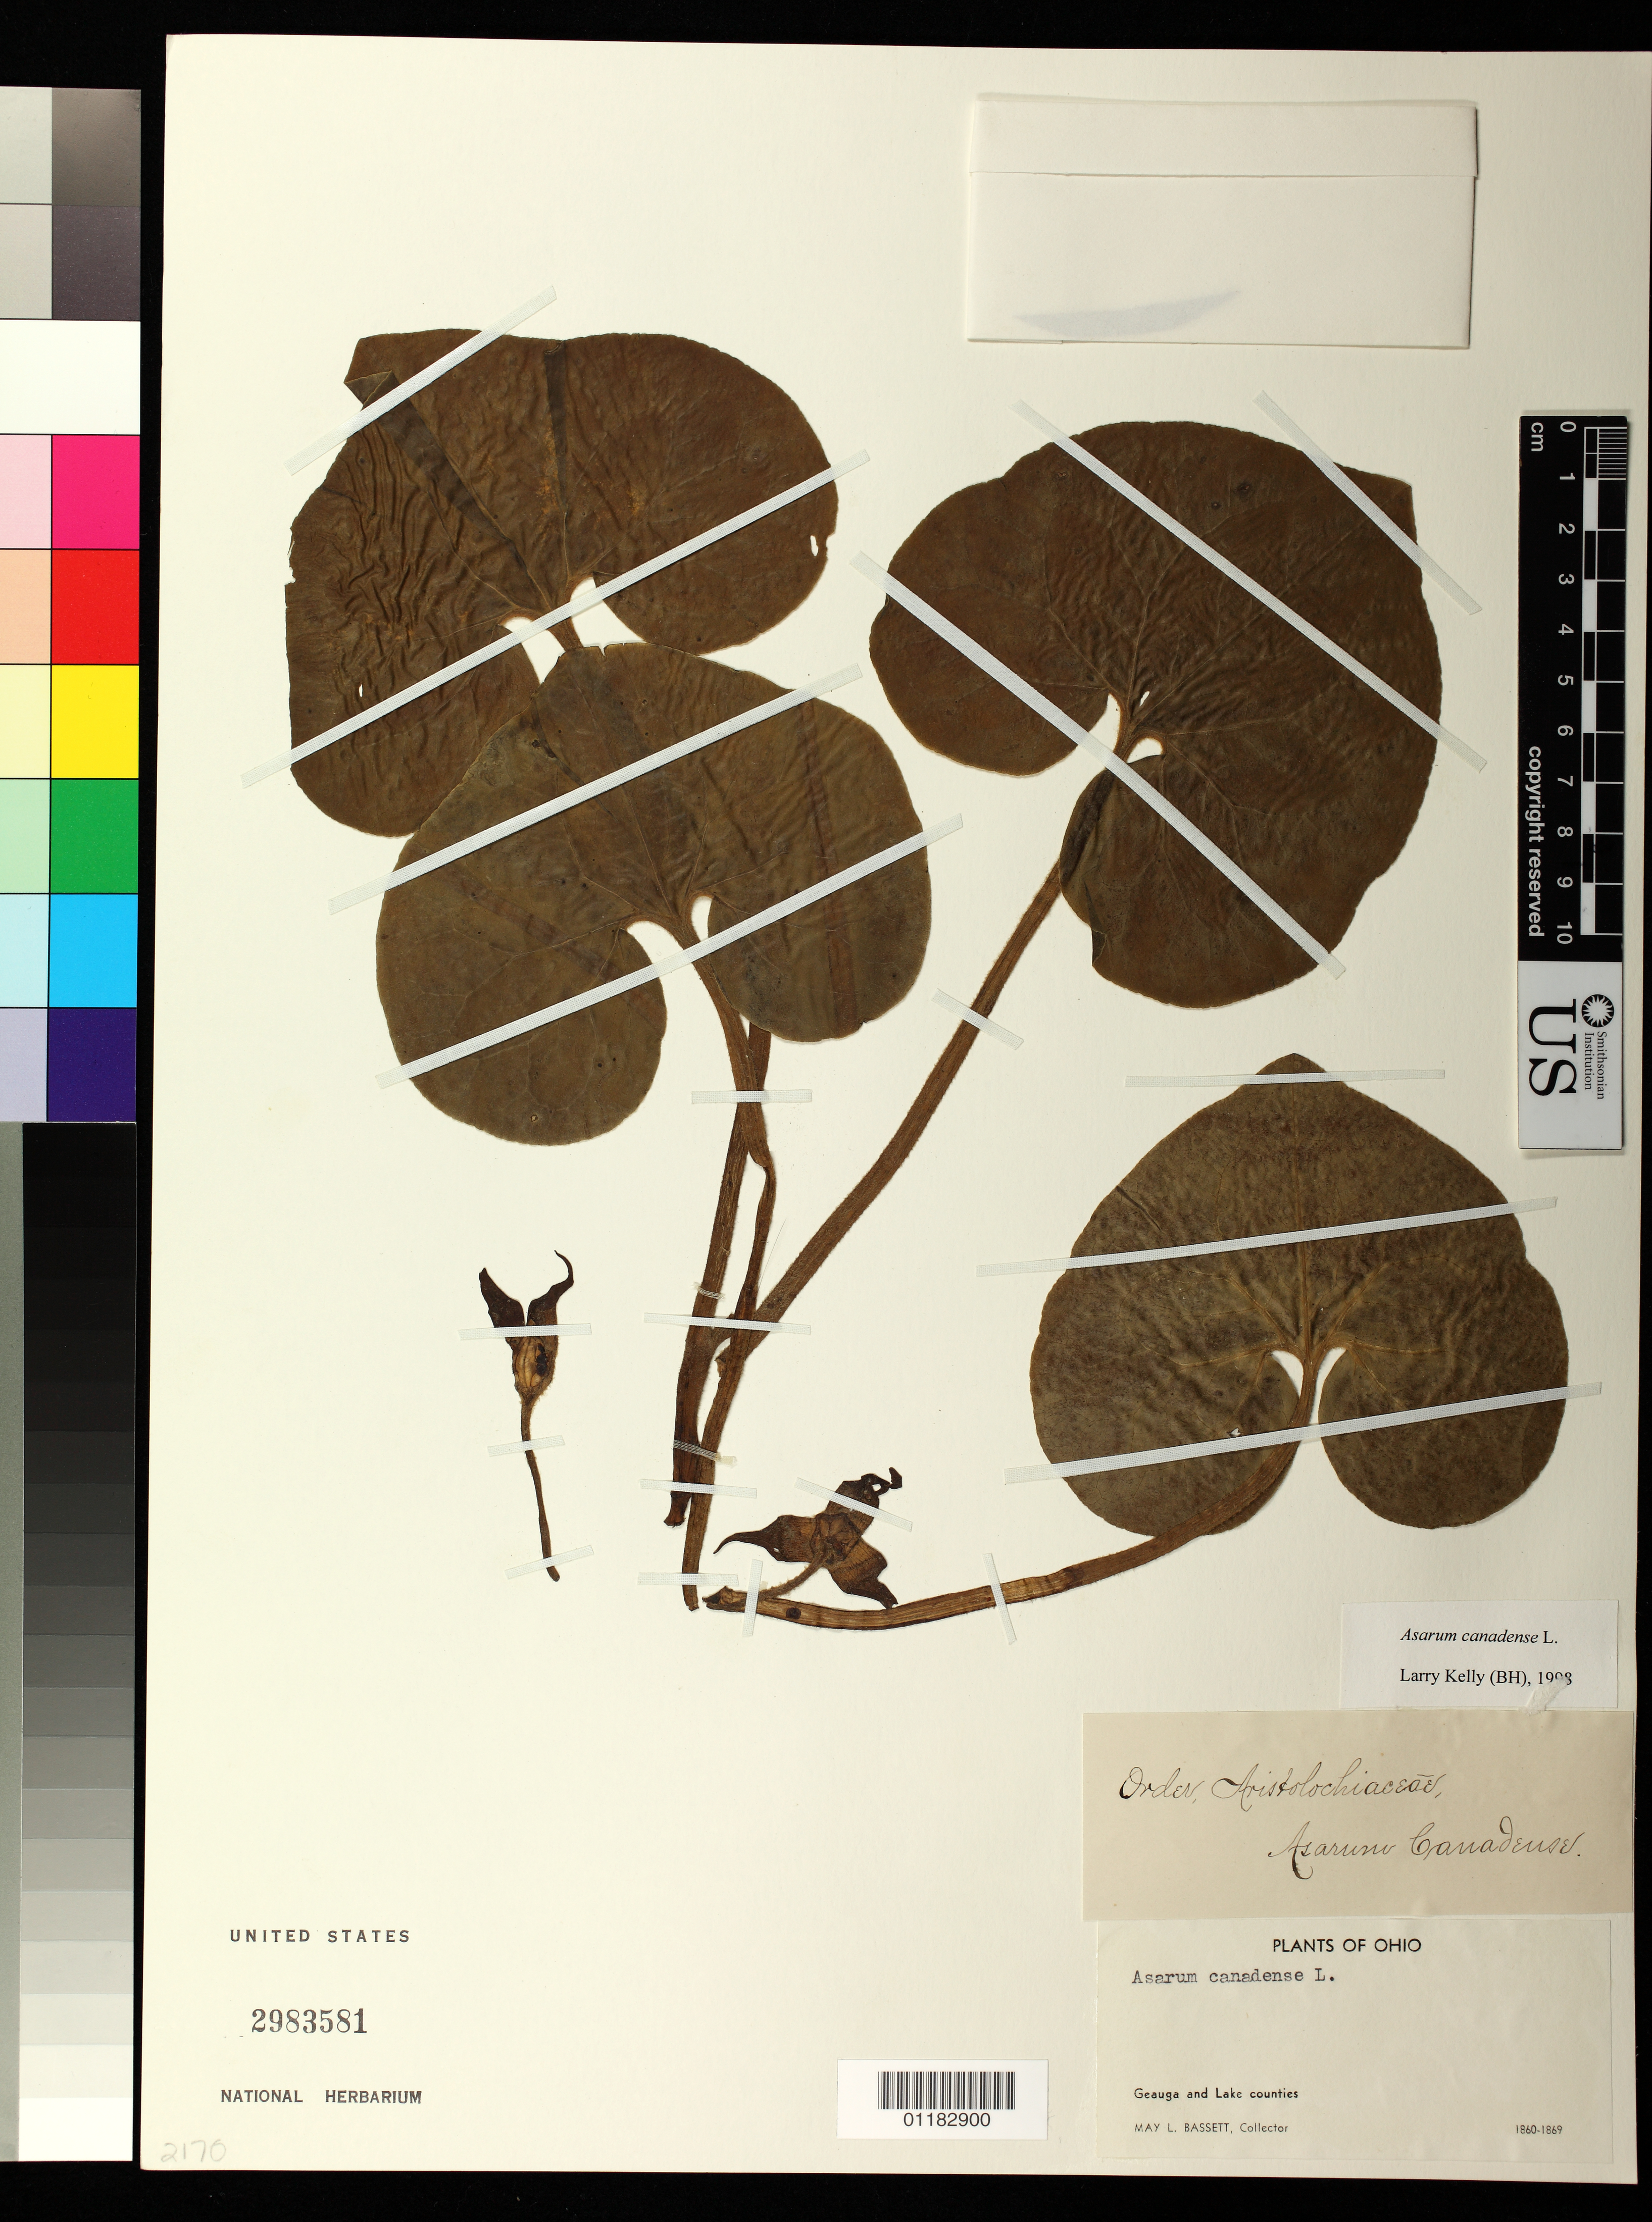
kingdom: Plantae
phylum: Tracheophyta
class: Magnoliopsida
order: Piperales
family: Aristolochiaceae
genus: Asarum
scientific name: Asarum canadense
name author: L.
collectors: M. L. Bassett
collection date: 1860/1869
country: United States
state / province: Ohio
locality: Geauga and Lake counties.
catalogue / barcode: US 2983581